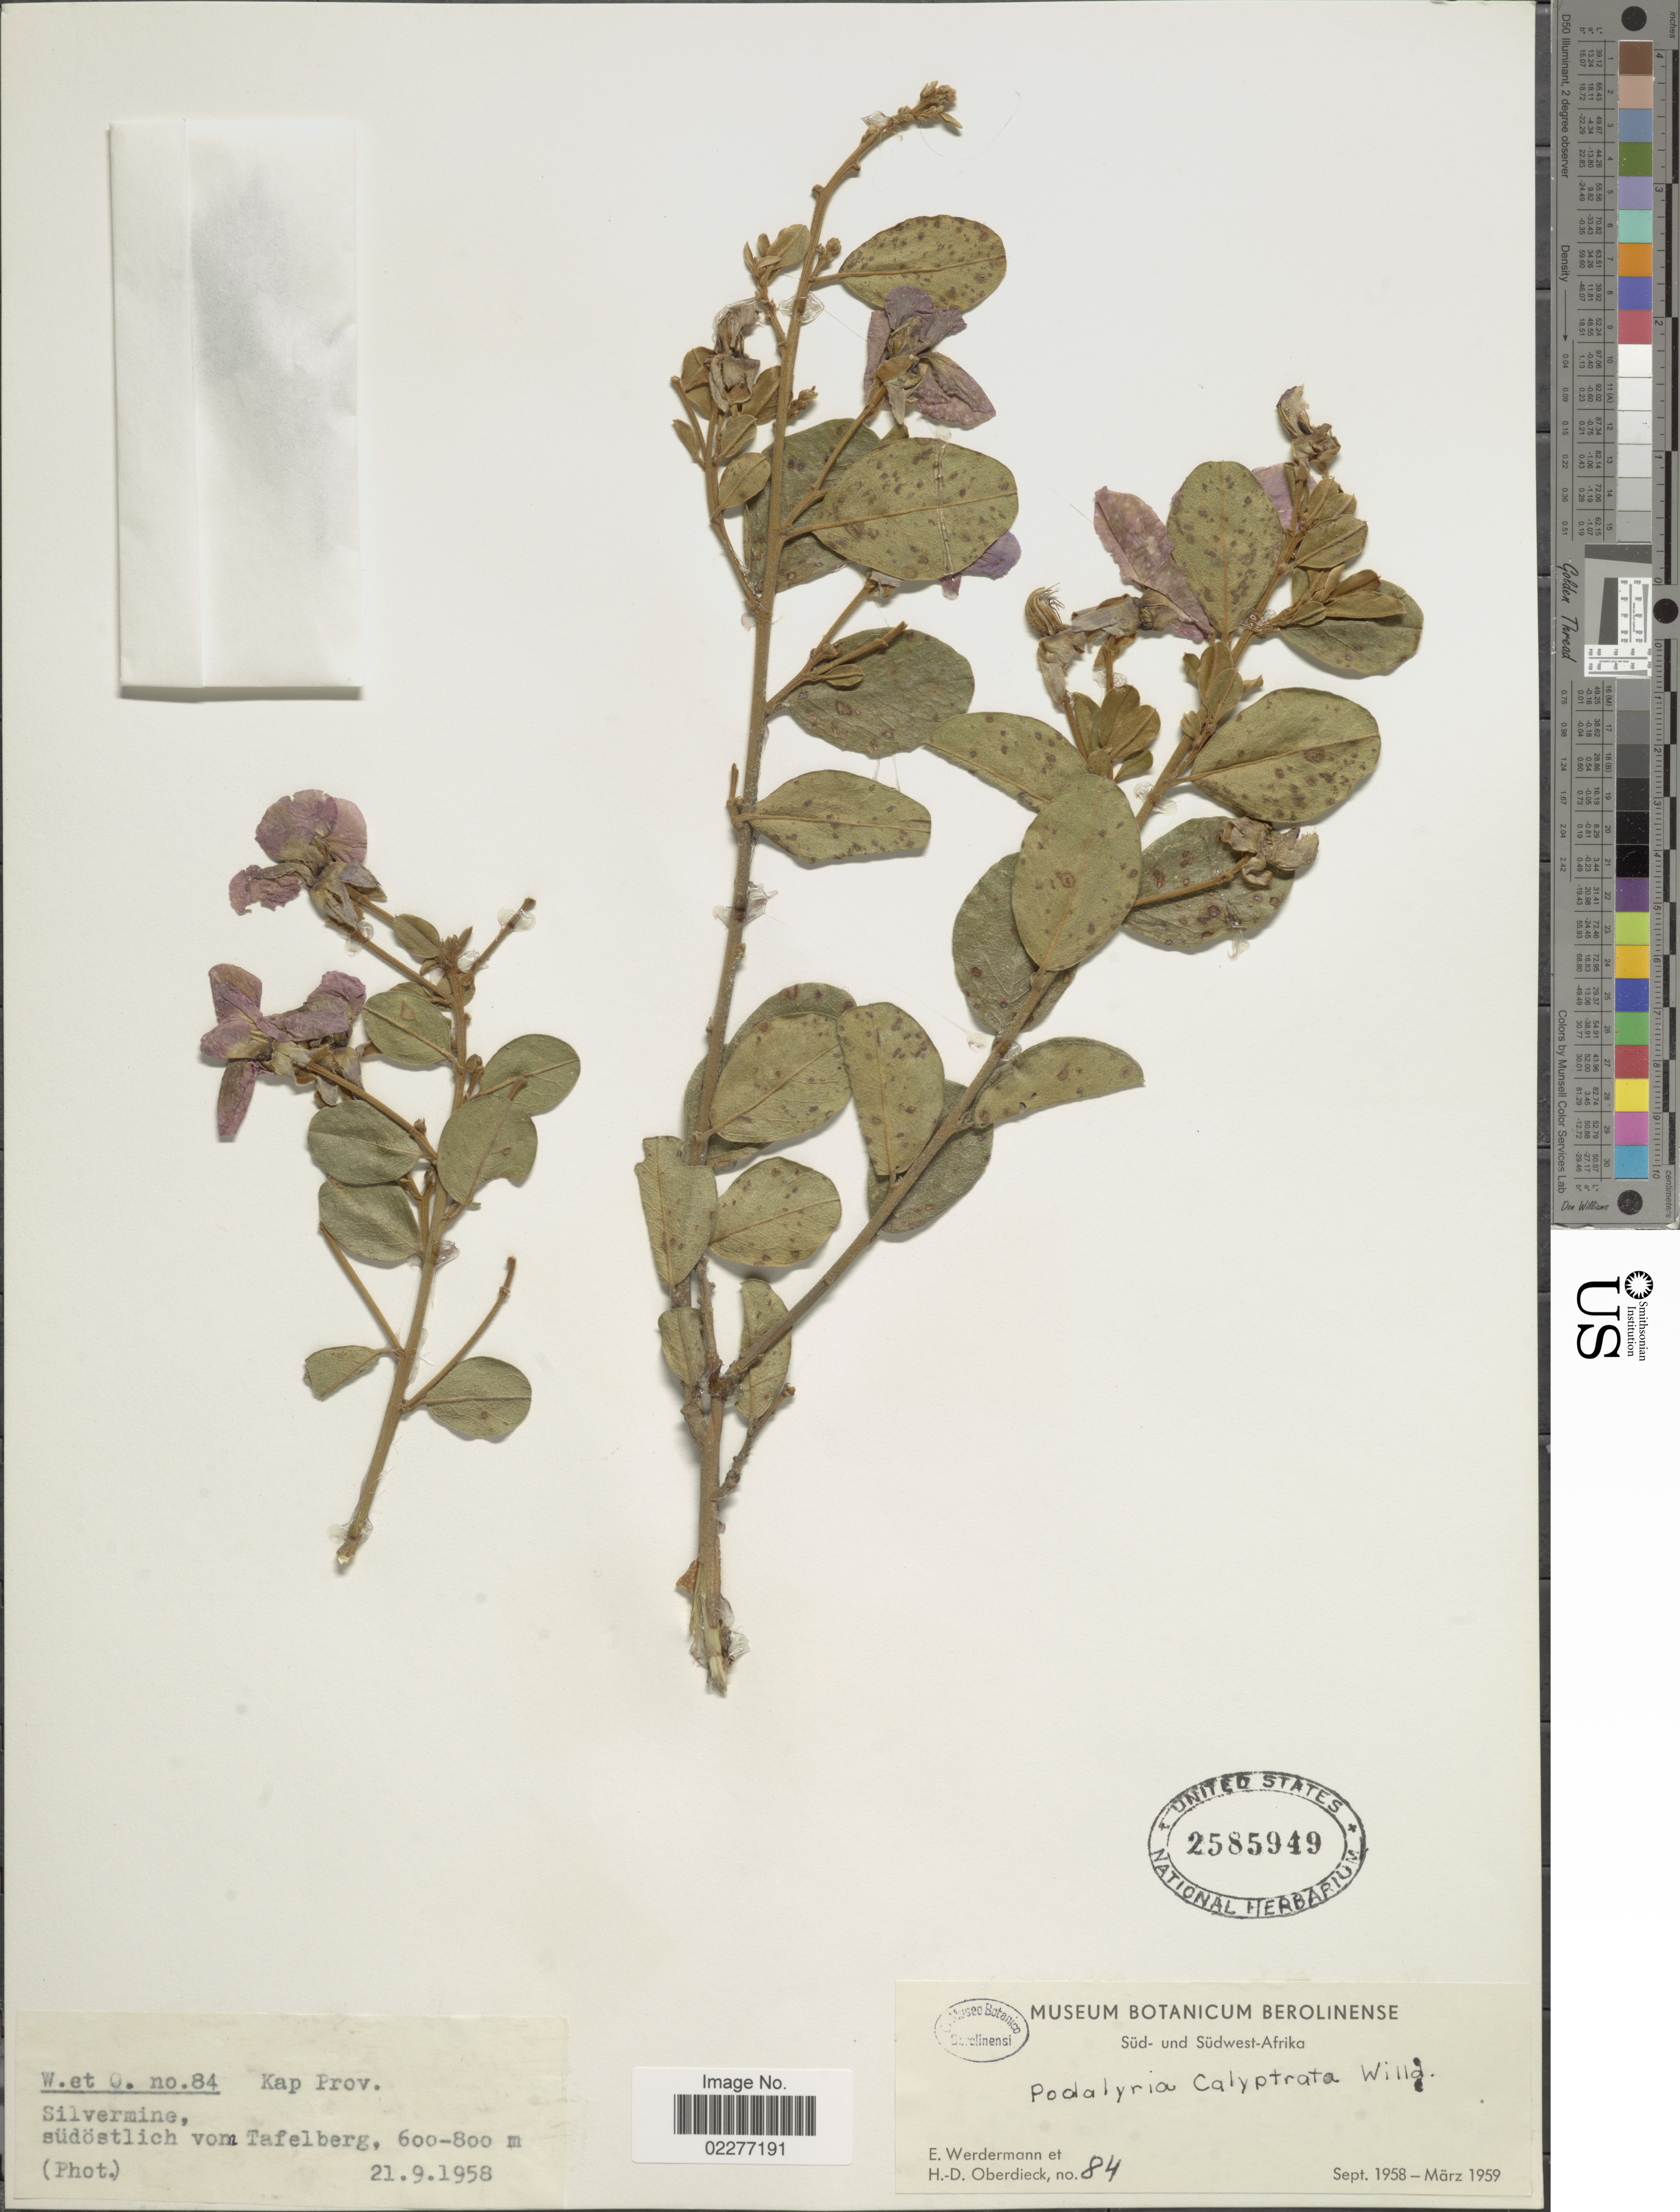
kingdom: Plantae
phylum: Tracheophyta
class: Magnoliopsida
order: Fabales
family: Fabaceae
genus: Podalyria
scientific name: Podalyria calyptrata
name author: (Retz.) Willd.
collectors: E. Werdermann & H. Oberdieck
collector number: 84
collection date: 1958-09-21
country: South Africa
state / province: Western Cape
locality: Kap Prov. Silvermine, südöstlich von Tafelberg, Süd-und Südwest-afrika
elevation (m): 600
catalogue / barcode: US 2585949